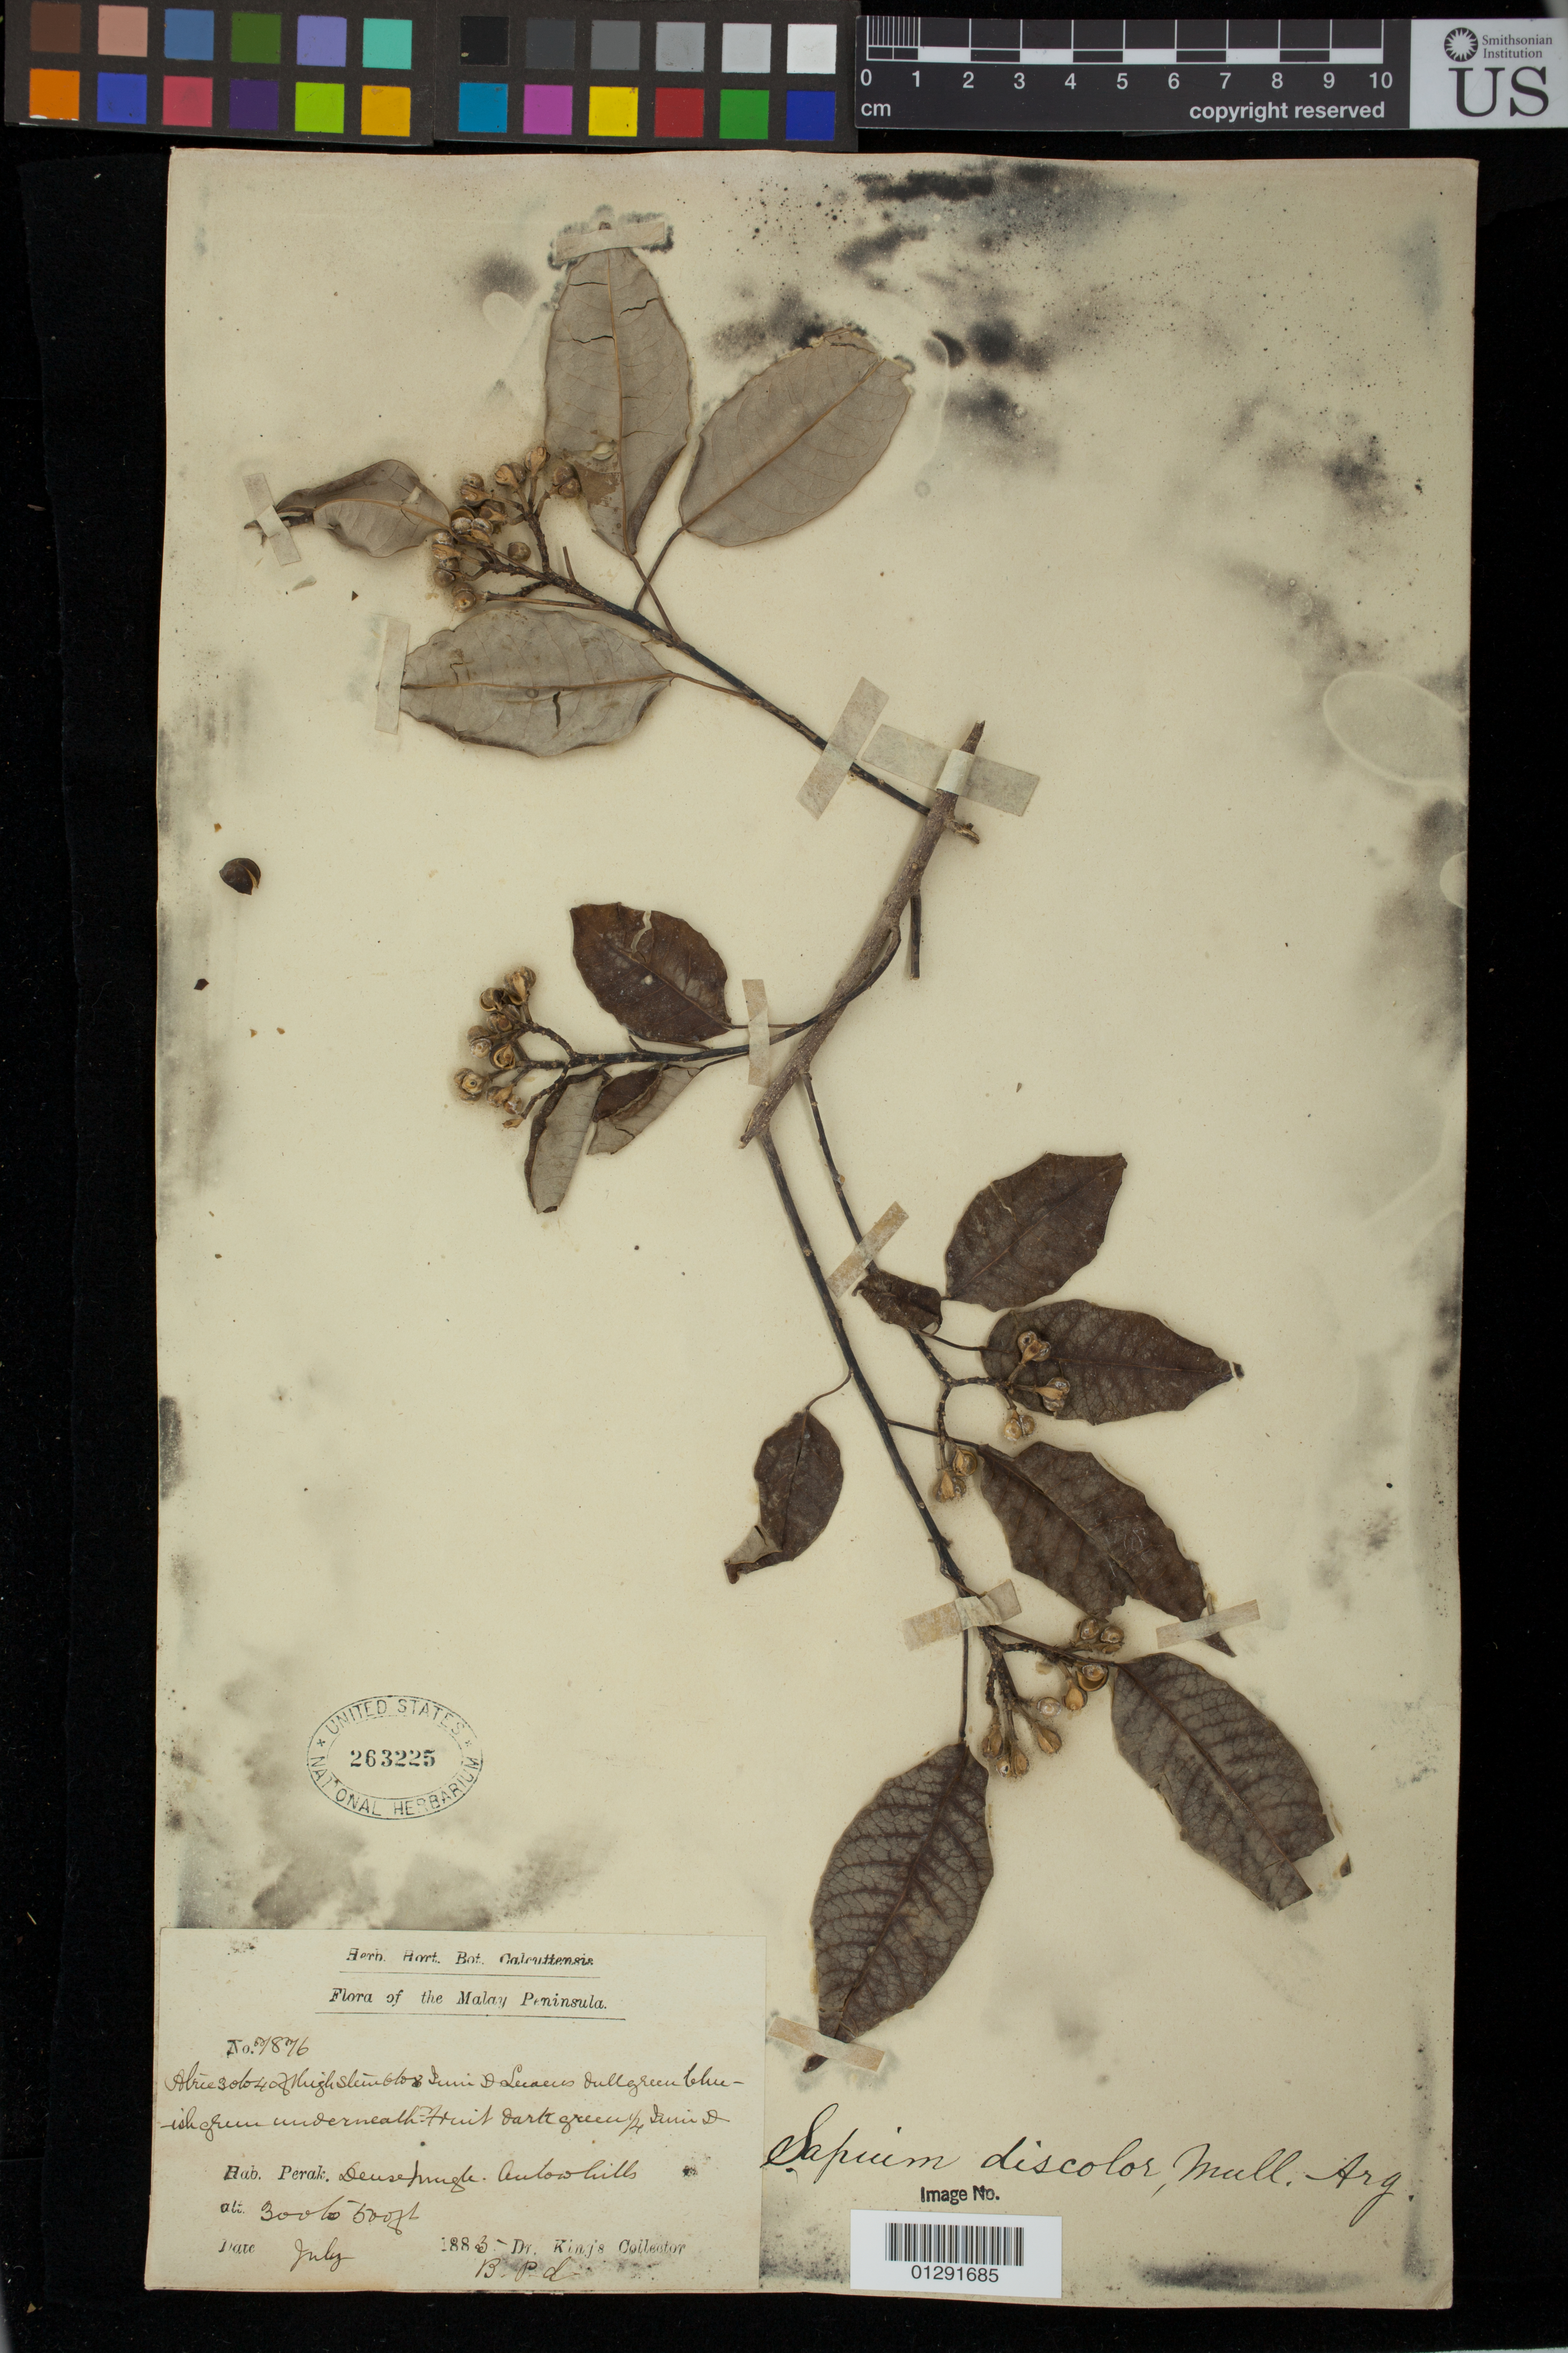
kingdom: Plantae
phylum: Tracheophyta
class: Magnoliopsida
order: Malpighiales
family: Euphorbiaceae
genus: Sapium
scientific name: Sapium discolor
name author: M. Arg.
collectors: Dr. King's collector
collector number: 7876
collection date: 1883-07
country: Malaysia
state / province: Perak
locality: Perak, Deusehingle . Autowhills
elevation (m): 91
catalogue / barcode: US 263225